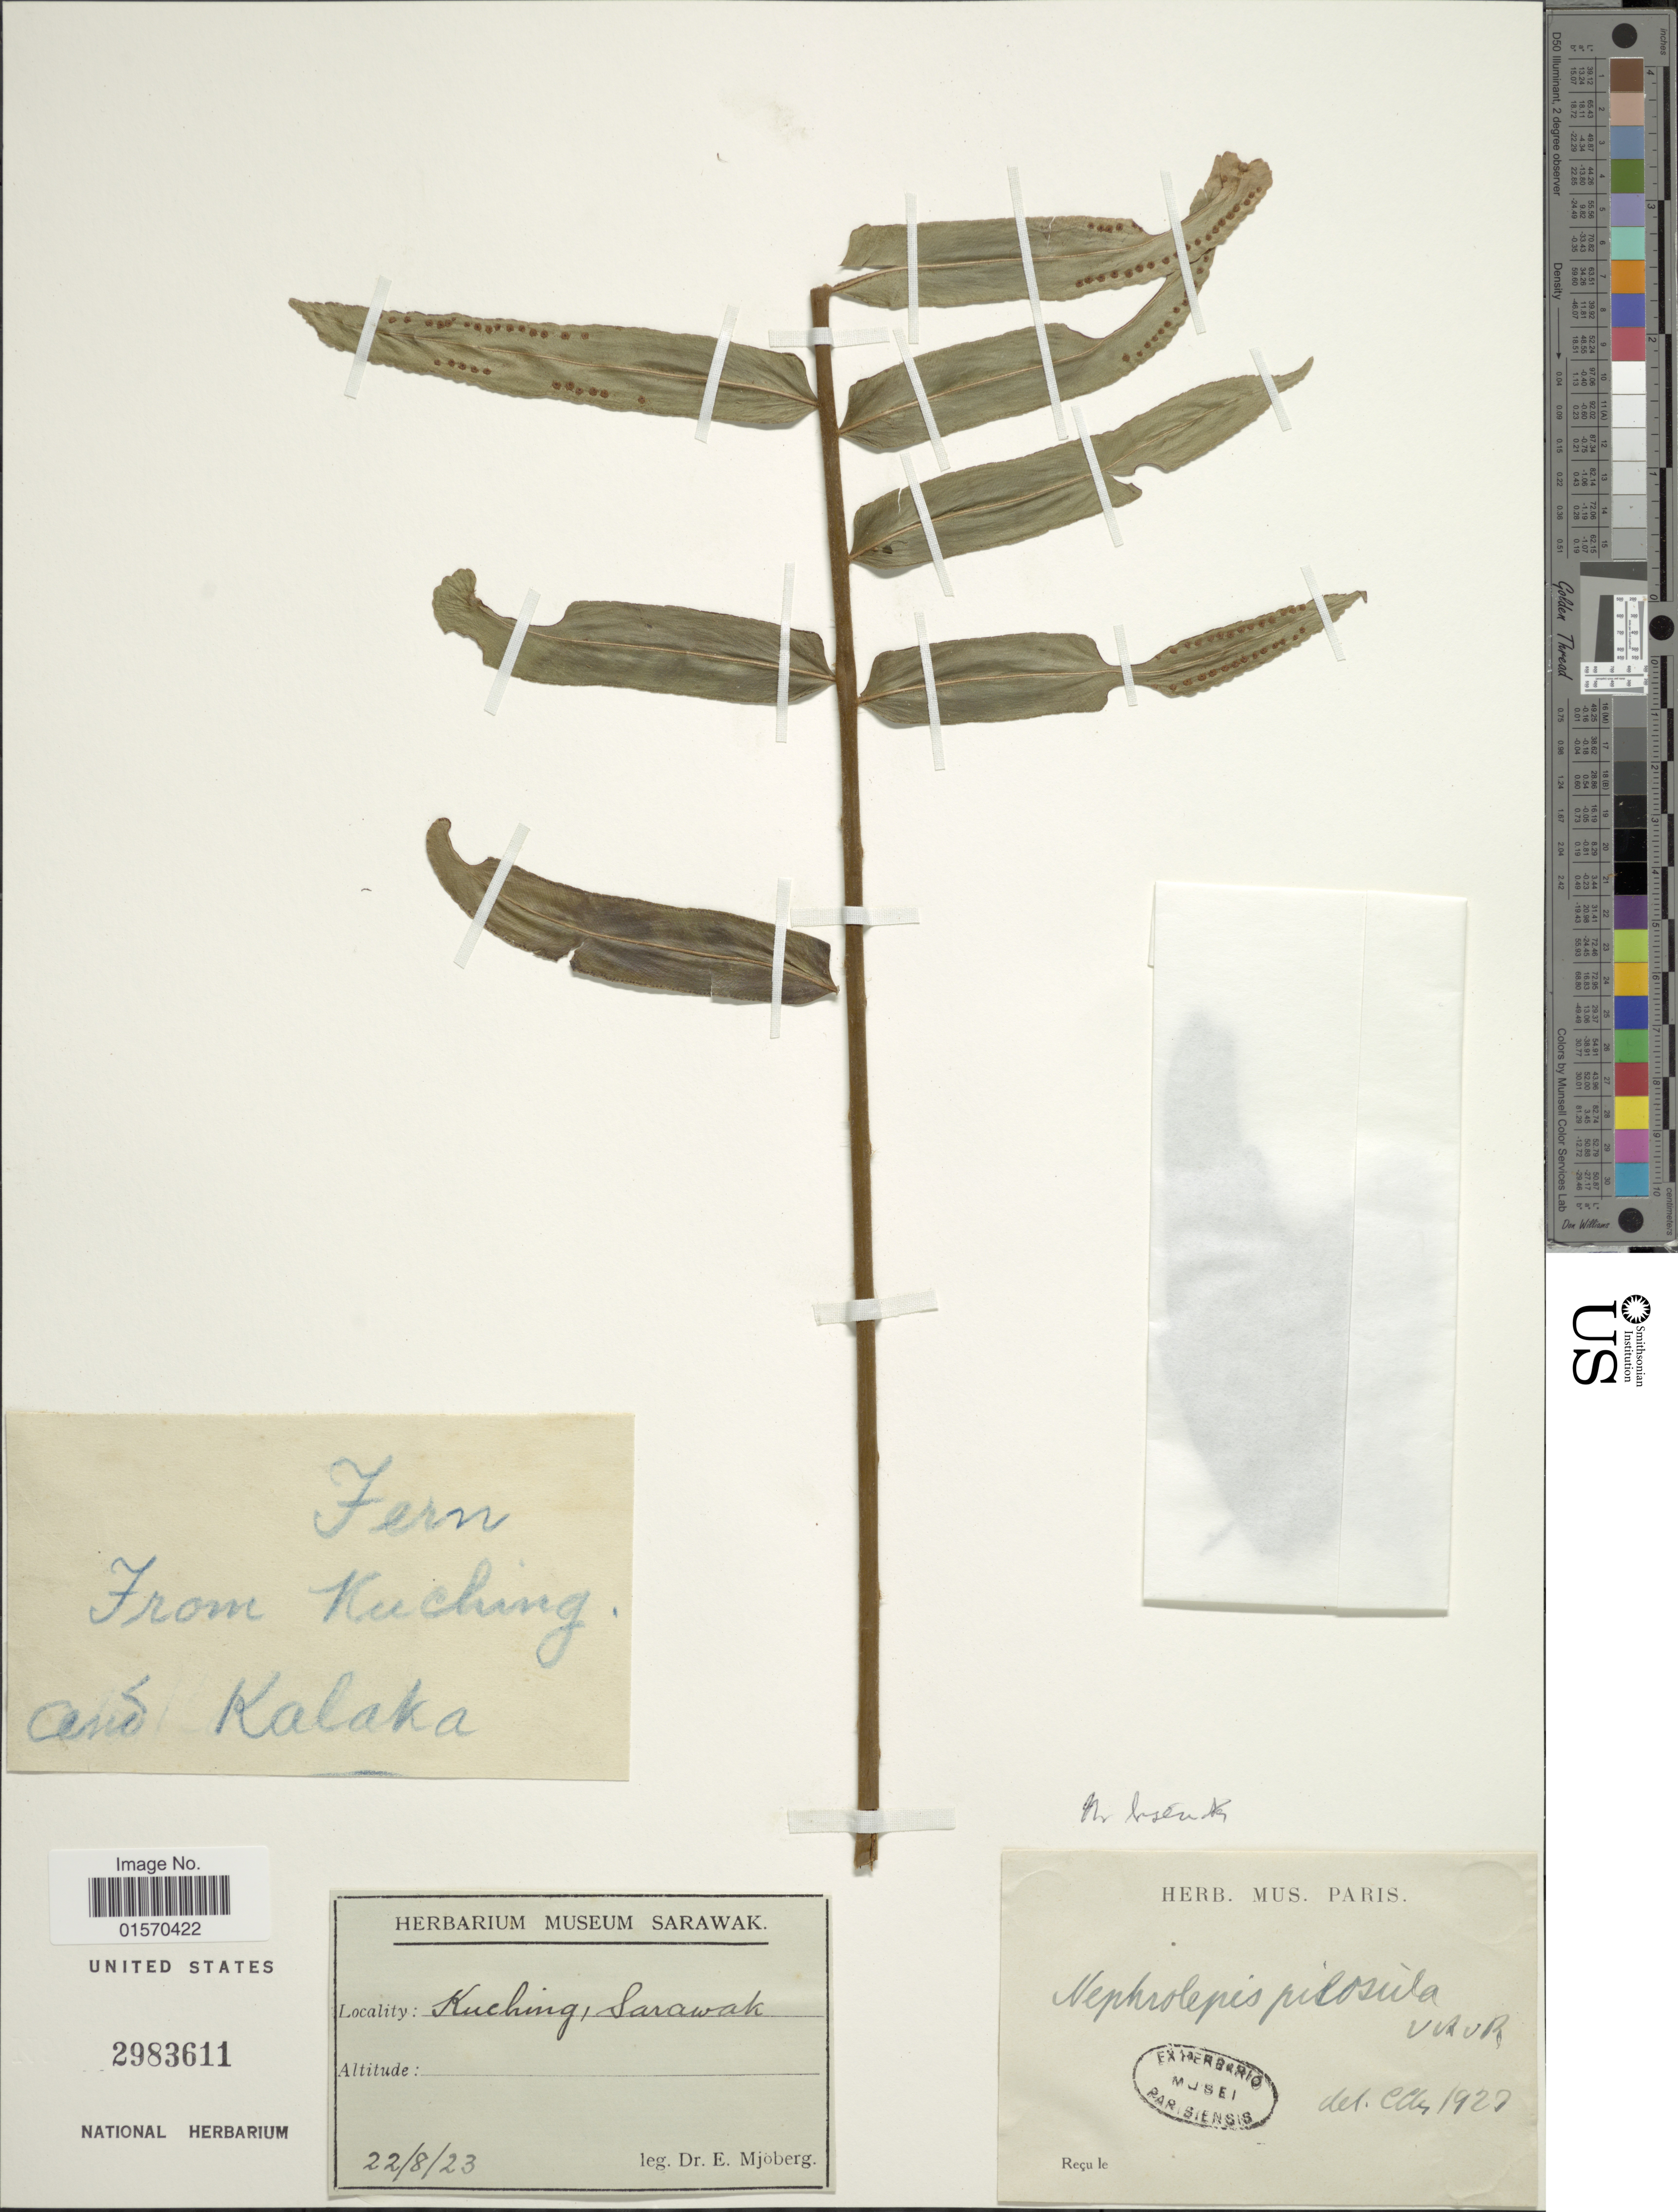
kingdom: Plantae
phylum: Tracheophyta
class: Polypodiopsida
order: Polypodiales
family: Nephrolepidaceae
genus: Nephrolepis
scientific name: Nephrolepis biserrata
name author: (Sw.) Schott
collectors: E. Mjoberg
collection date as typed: Transcribed d/m/y: 22/8/23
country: Malaysia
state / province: Sarawak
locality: Kuching and Kalaka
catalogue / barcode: US 2983611